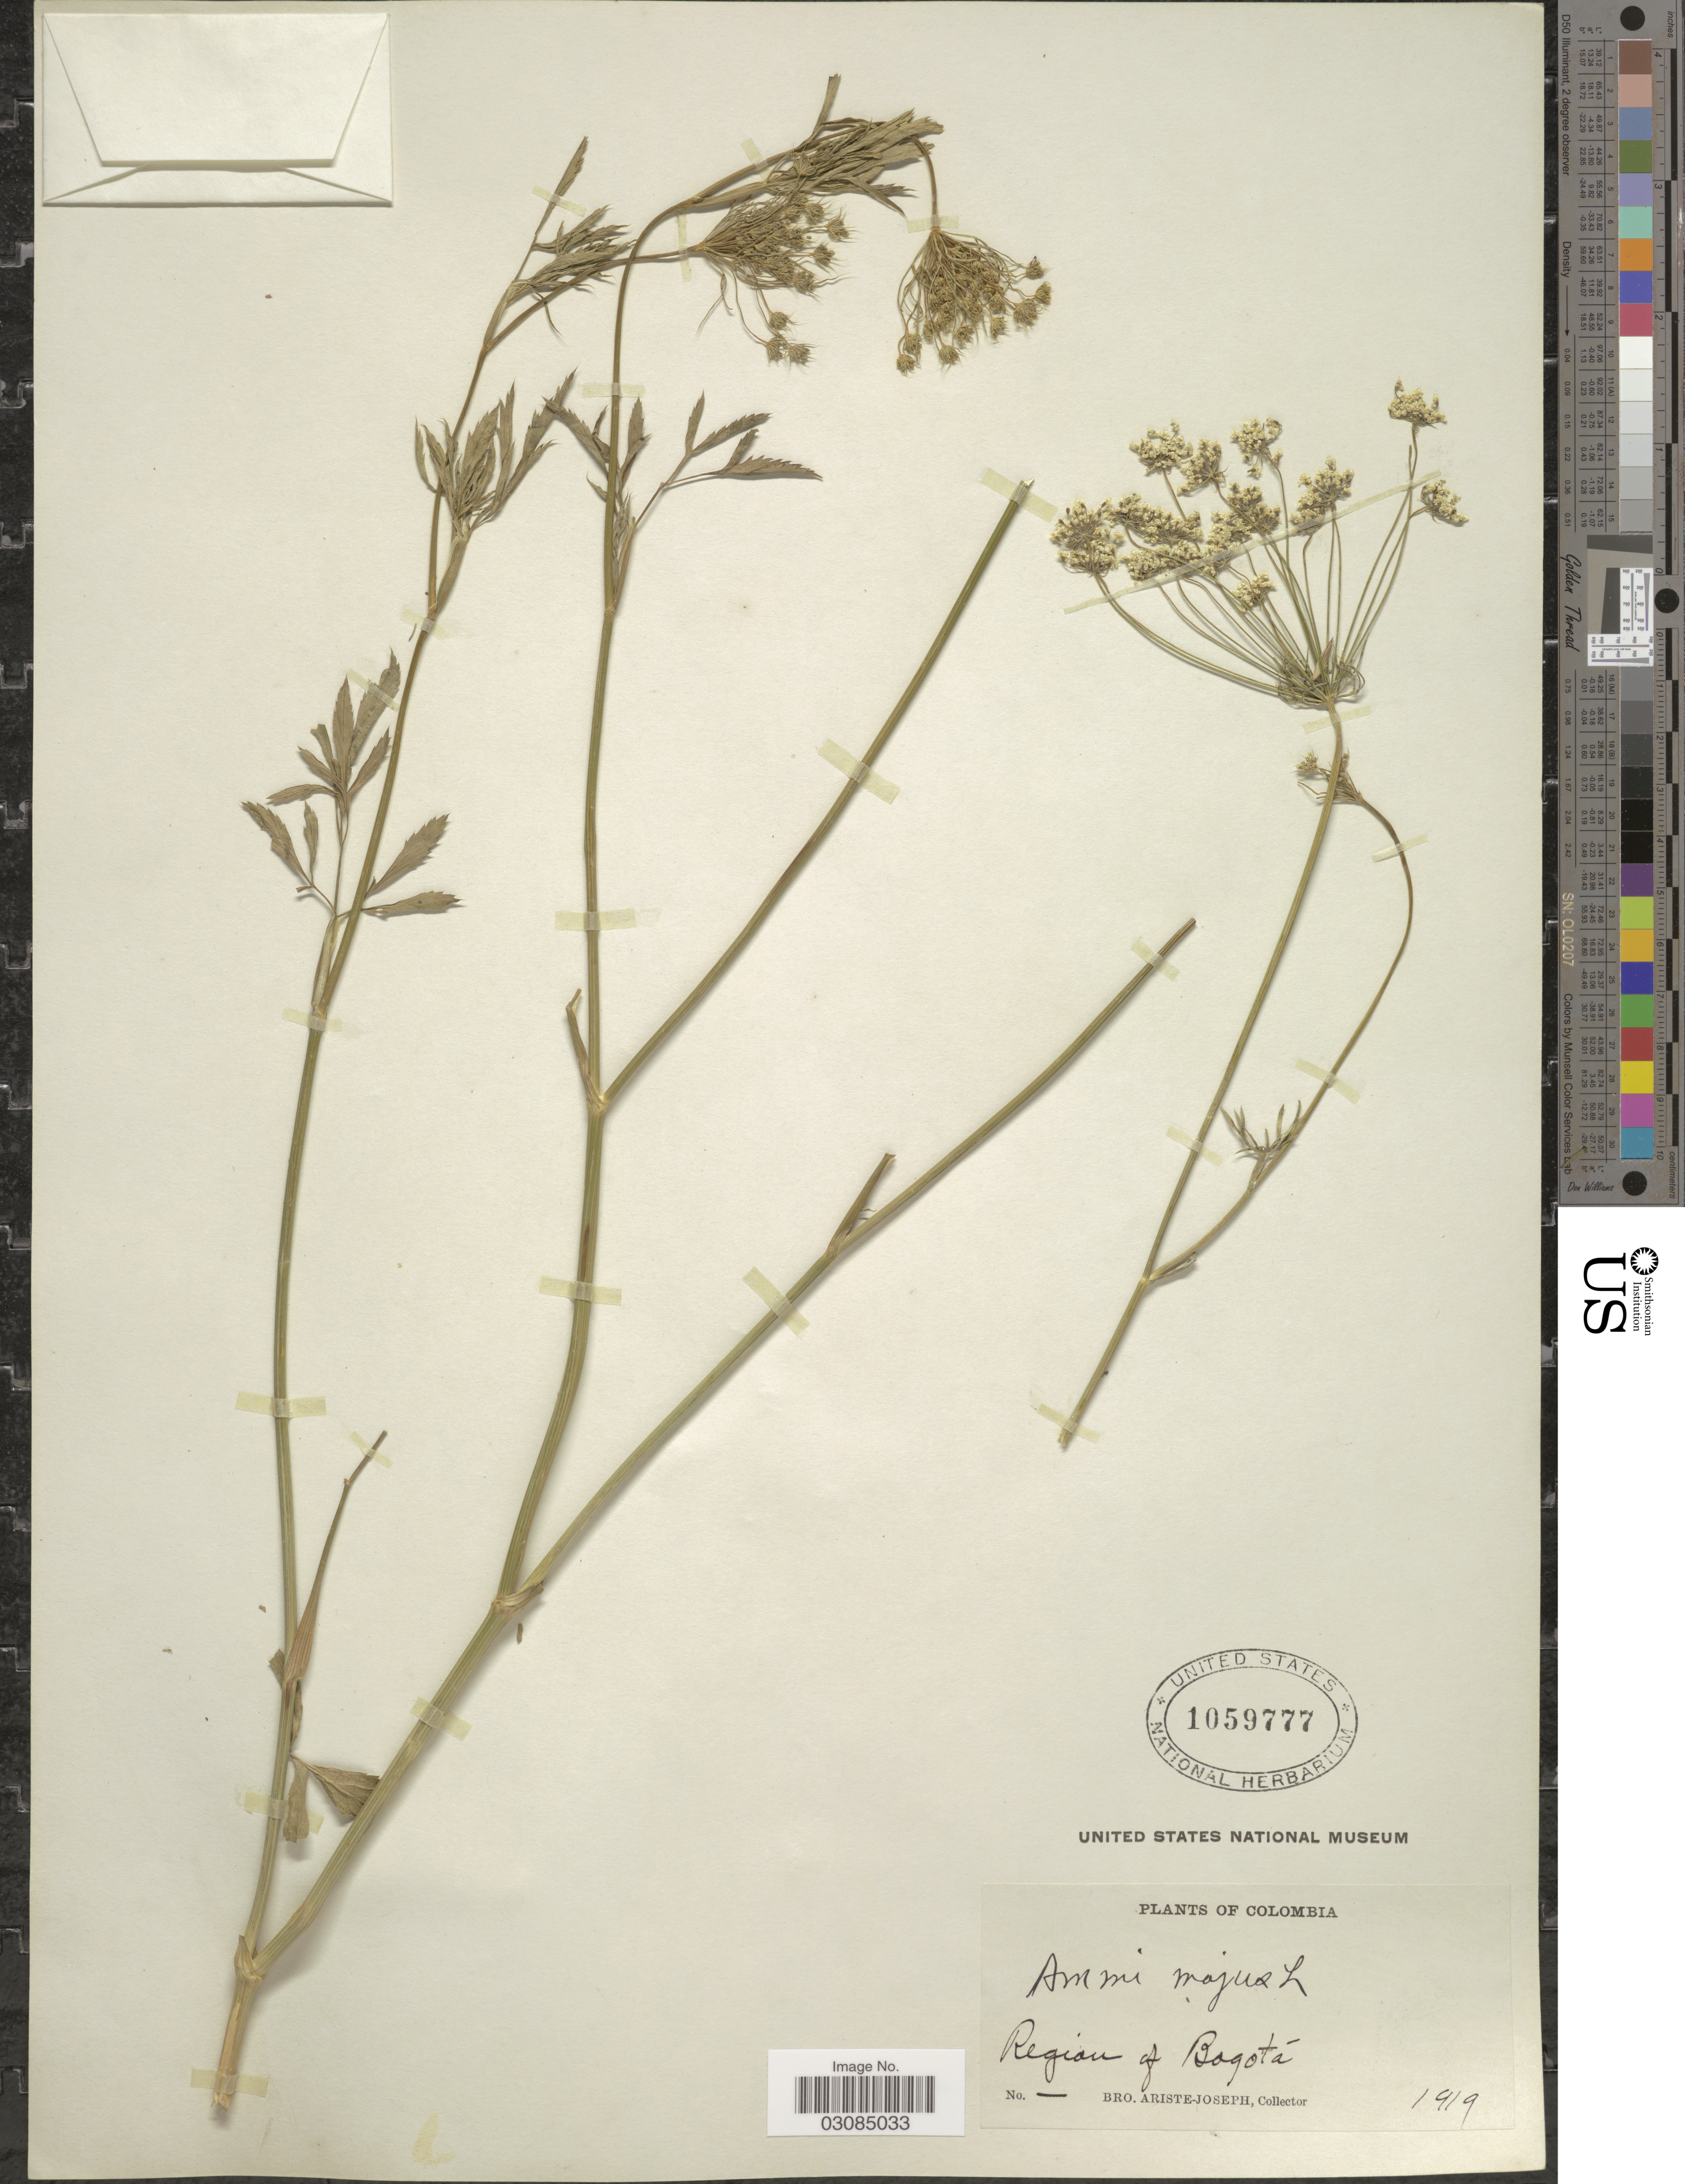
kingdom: Plantae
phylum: Tracheophyta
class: Magnoliopsida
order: Apiales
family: Apiaceae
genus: Ammi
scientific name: Ammi majus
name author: L.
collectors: Bro. Ariste-Joseph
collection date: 1919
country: Colombia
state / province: Bogota D.C.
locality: Region of Bogotá.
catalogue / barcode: US 1059777